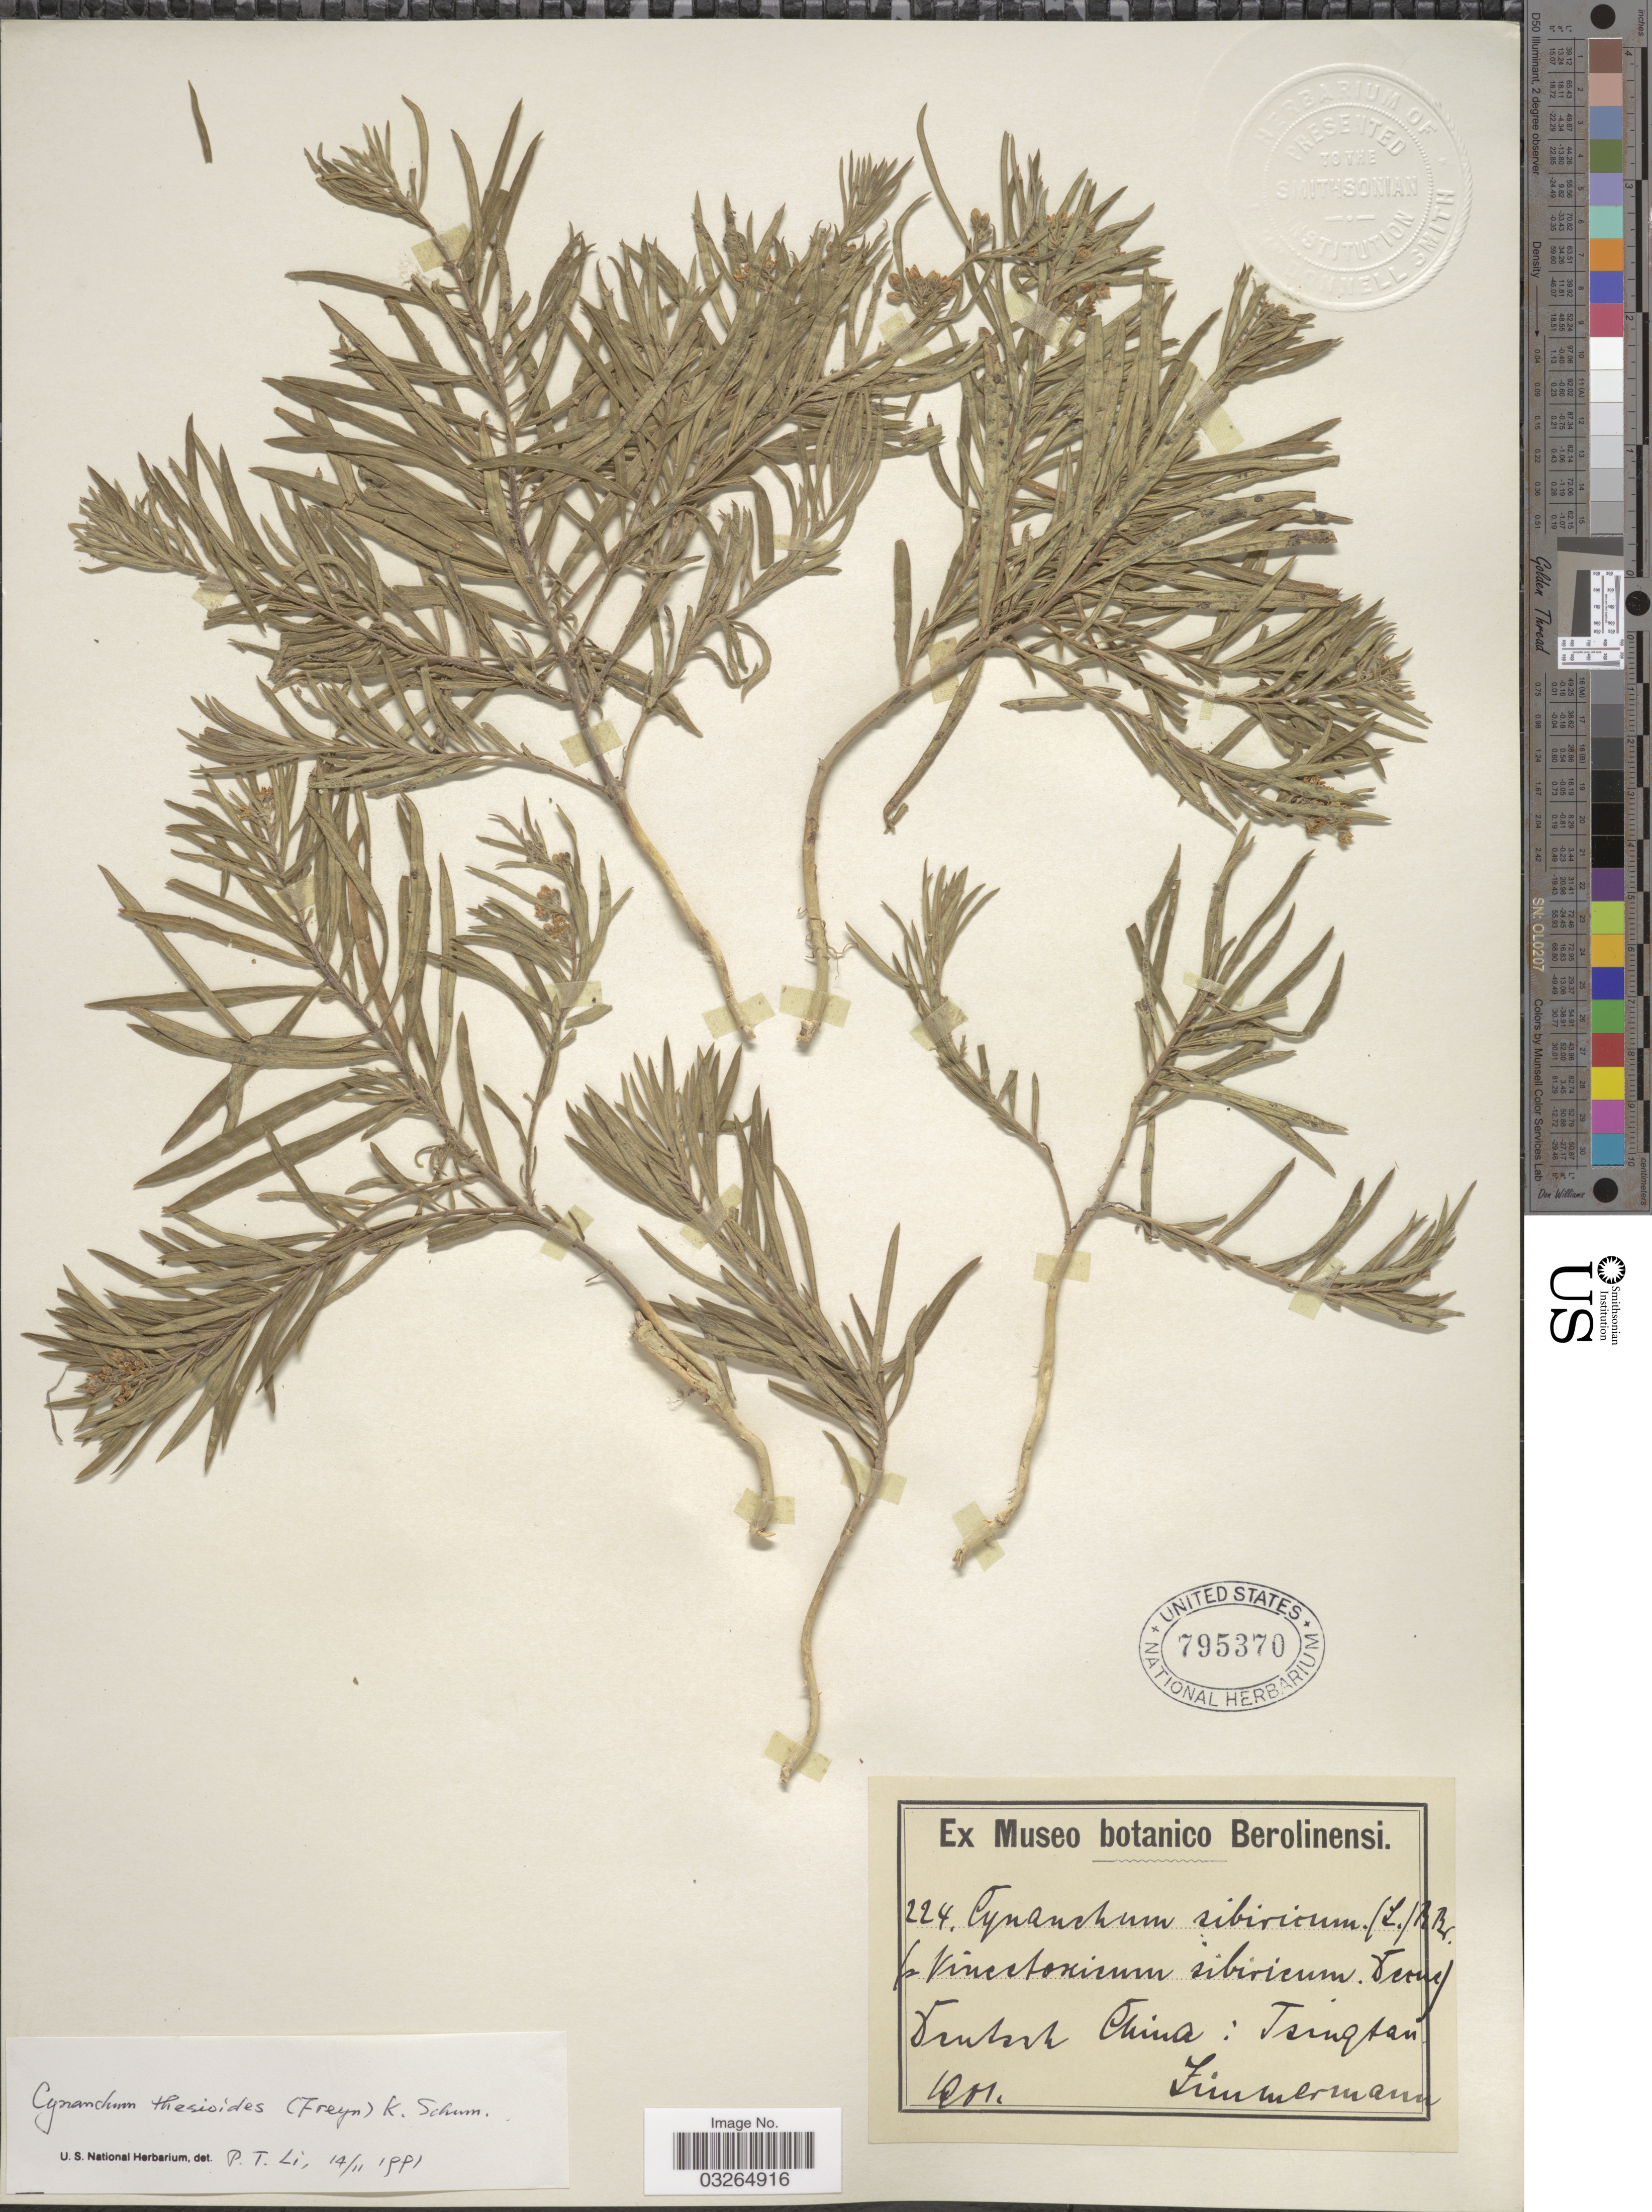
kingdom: Plantae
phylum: Tracheophyta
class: Magnoliopsida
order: Gentianales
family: Apocynaceae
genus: Cynanchum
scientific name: Cynanchum thesioides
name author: (Freyn) K. Schum.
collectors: -. Zimmermann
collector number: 224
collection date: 1901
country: China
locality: Deutsch China: Tsingtau.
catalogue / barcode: US 795370